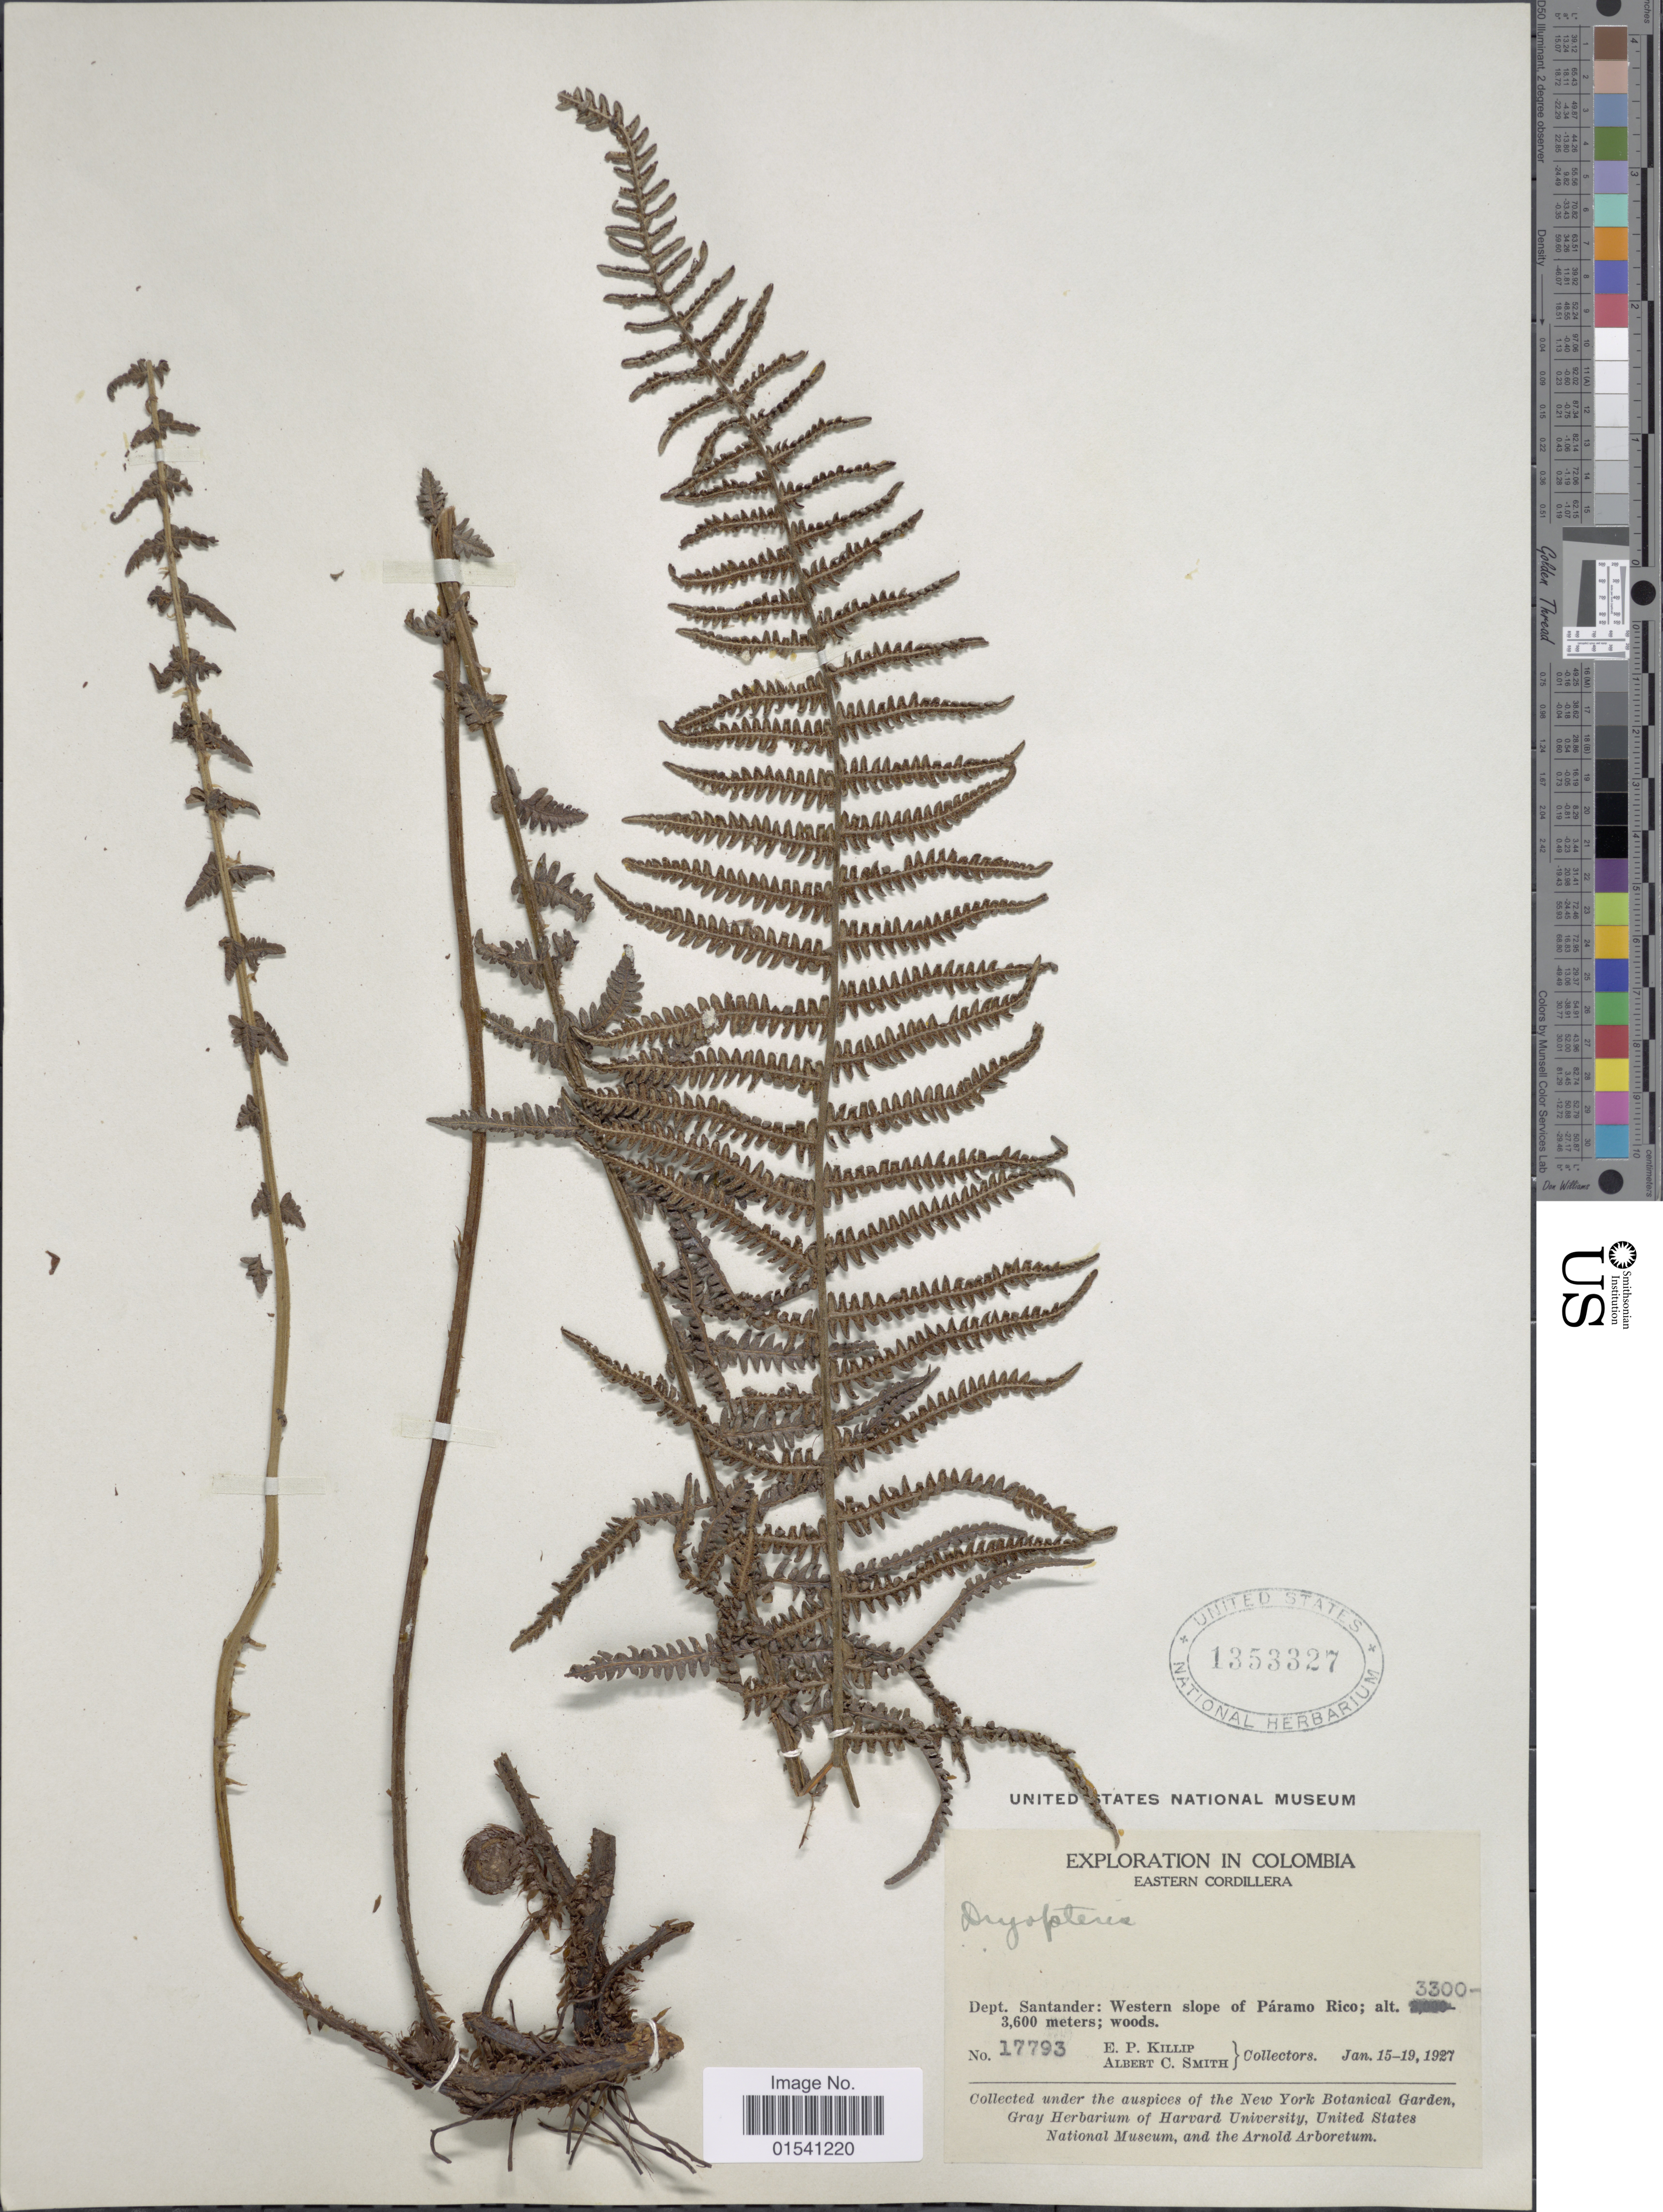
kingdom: Plantae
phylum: Tracheophyta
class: Polypodiopsida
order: Polypodiales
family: Thelypteridaceae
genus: Amauropelta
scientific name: Amauropelta sp.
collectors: E. P. Killip & A. C. Smith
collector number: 17793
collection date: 1927-01-15/1927-01-19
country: Colombia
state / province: Santander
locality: Eastern Cordillera, Dept Santander: Western slope of Páramo Rico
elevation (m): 3300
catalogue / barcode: US 1353327